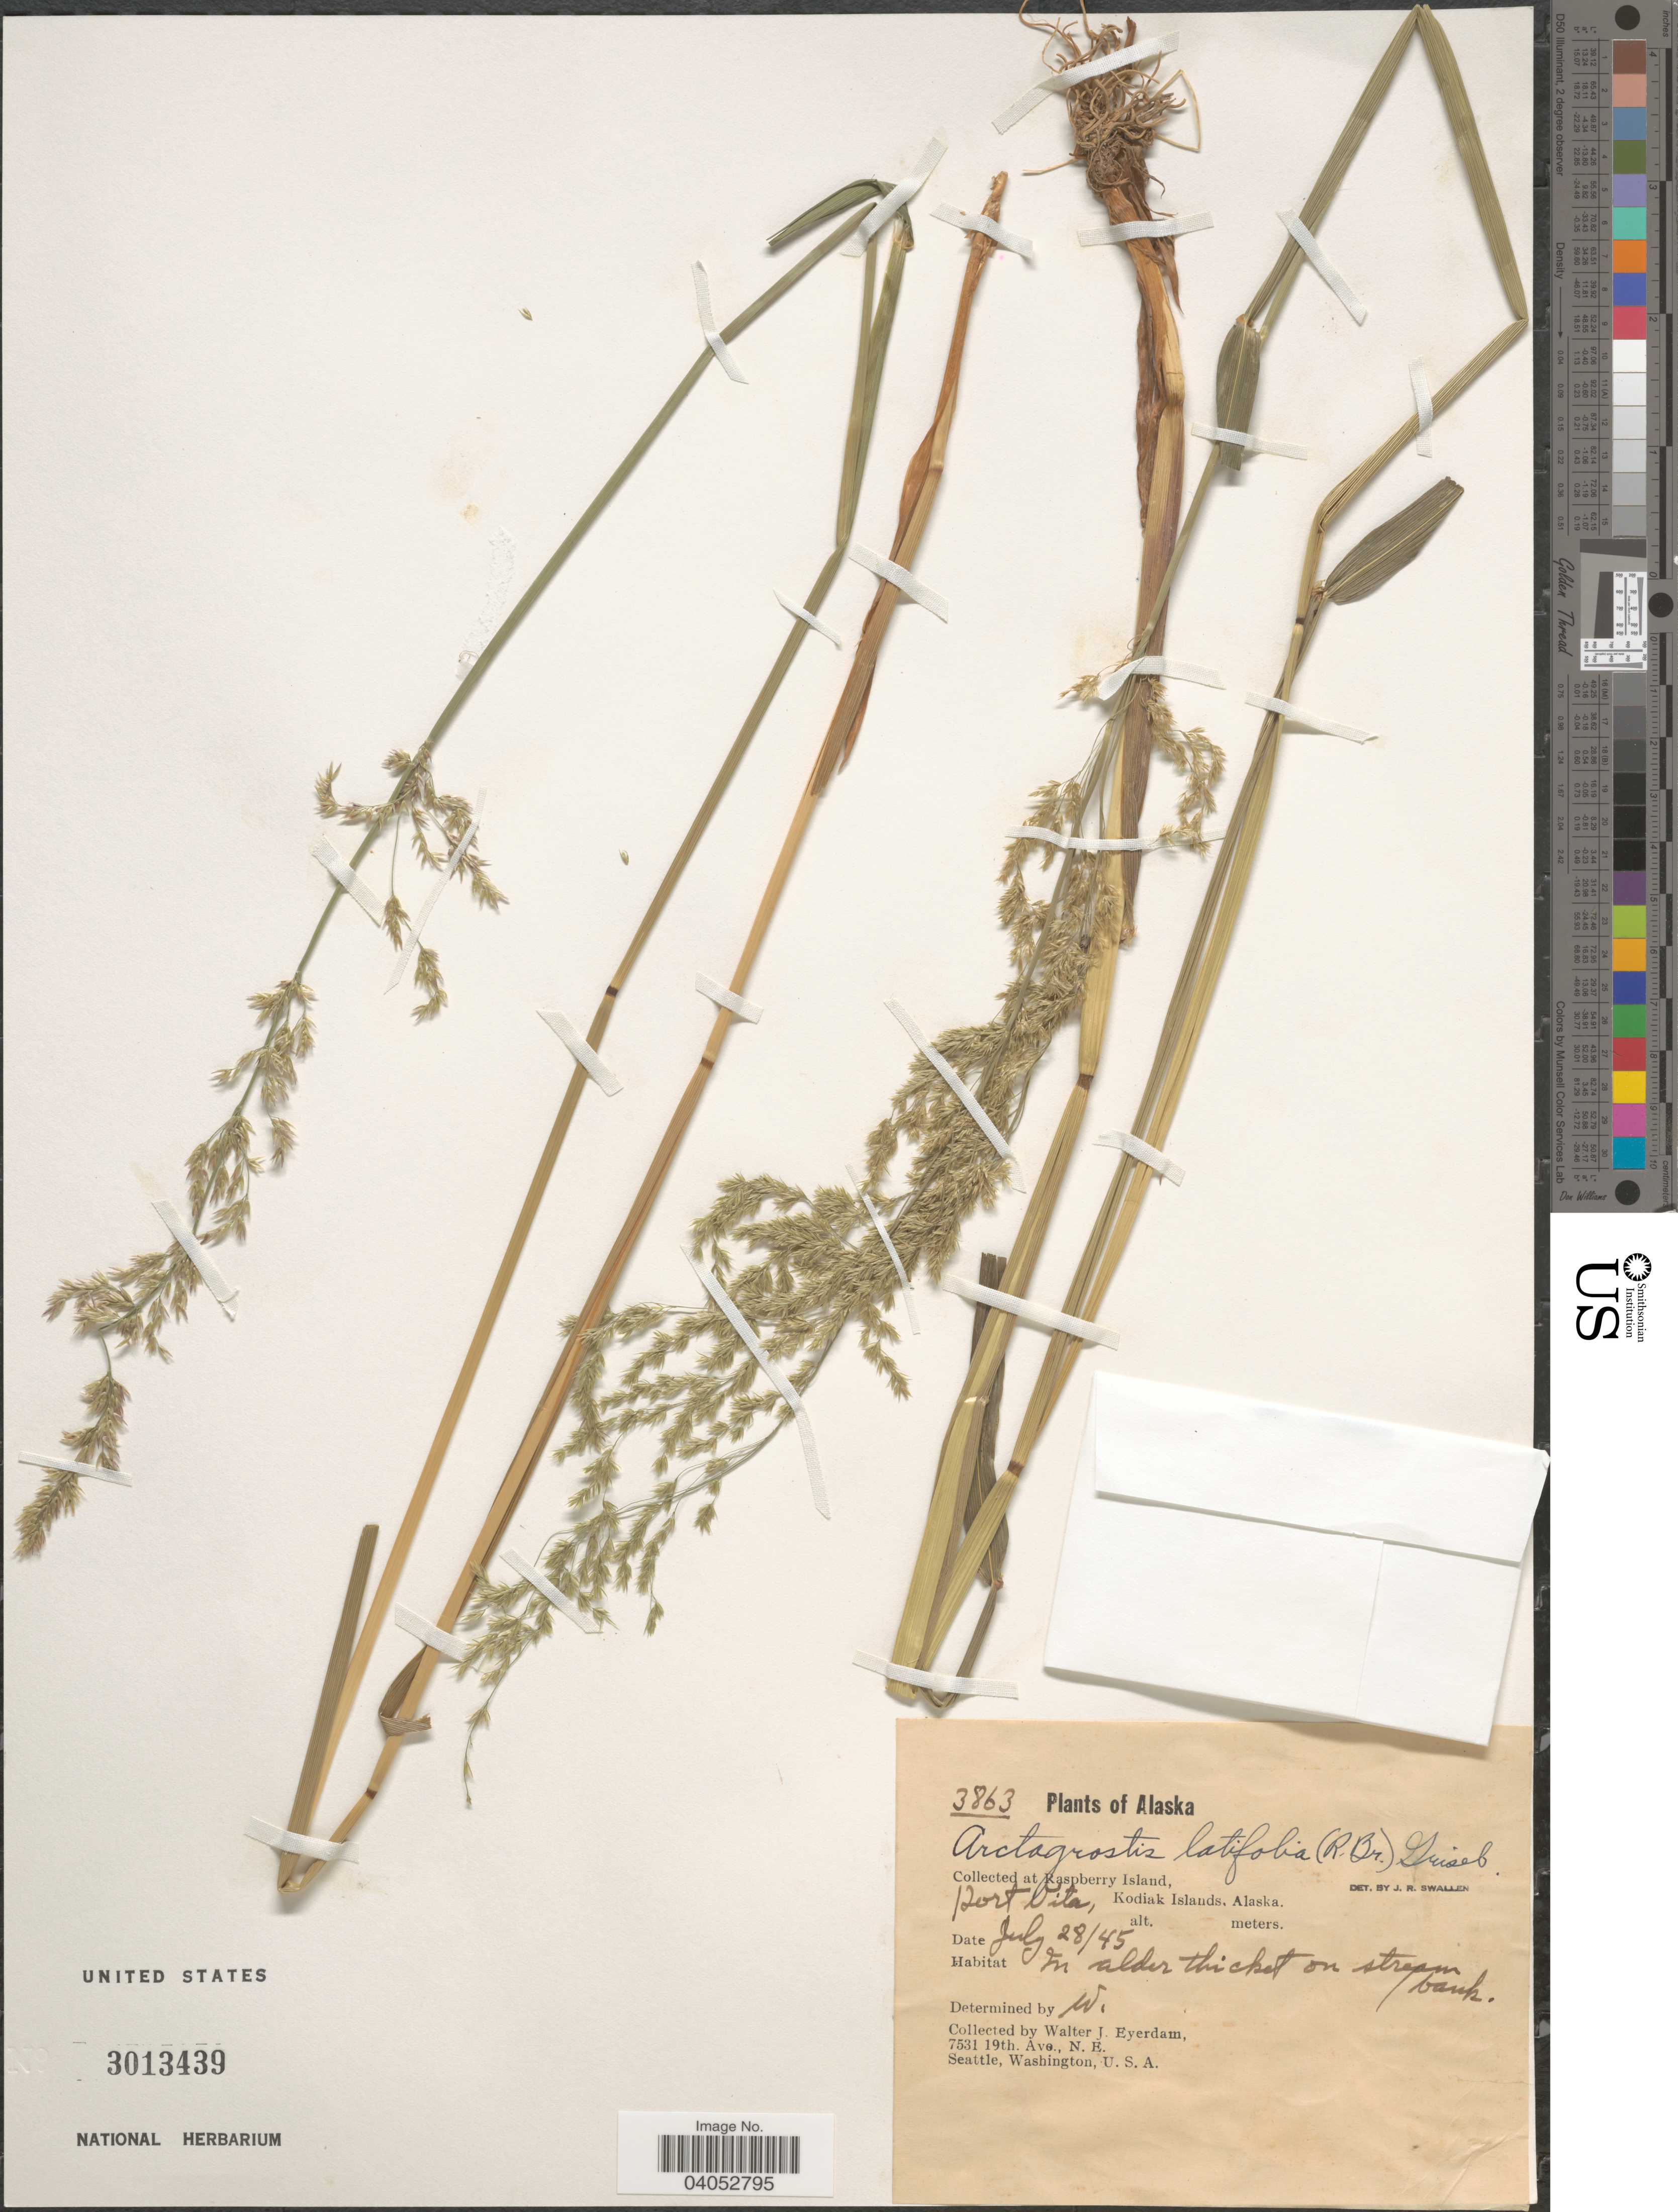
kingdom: Plantae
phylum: Tracheophyta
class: Liliopsida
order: Poales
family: Poaceae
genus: Arctagrostis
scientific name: Arctagrostis latifolia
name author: (R. Br.) Griseb.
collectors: W. J. Eyerdam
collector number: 3863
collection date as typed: Transcribed d/m/y: 28/7/45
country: United States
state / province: Alaska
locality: At Raspberry Island, Port Vita, Kodiak Islands.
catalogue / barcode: US 3013439